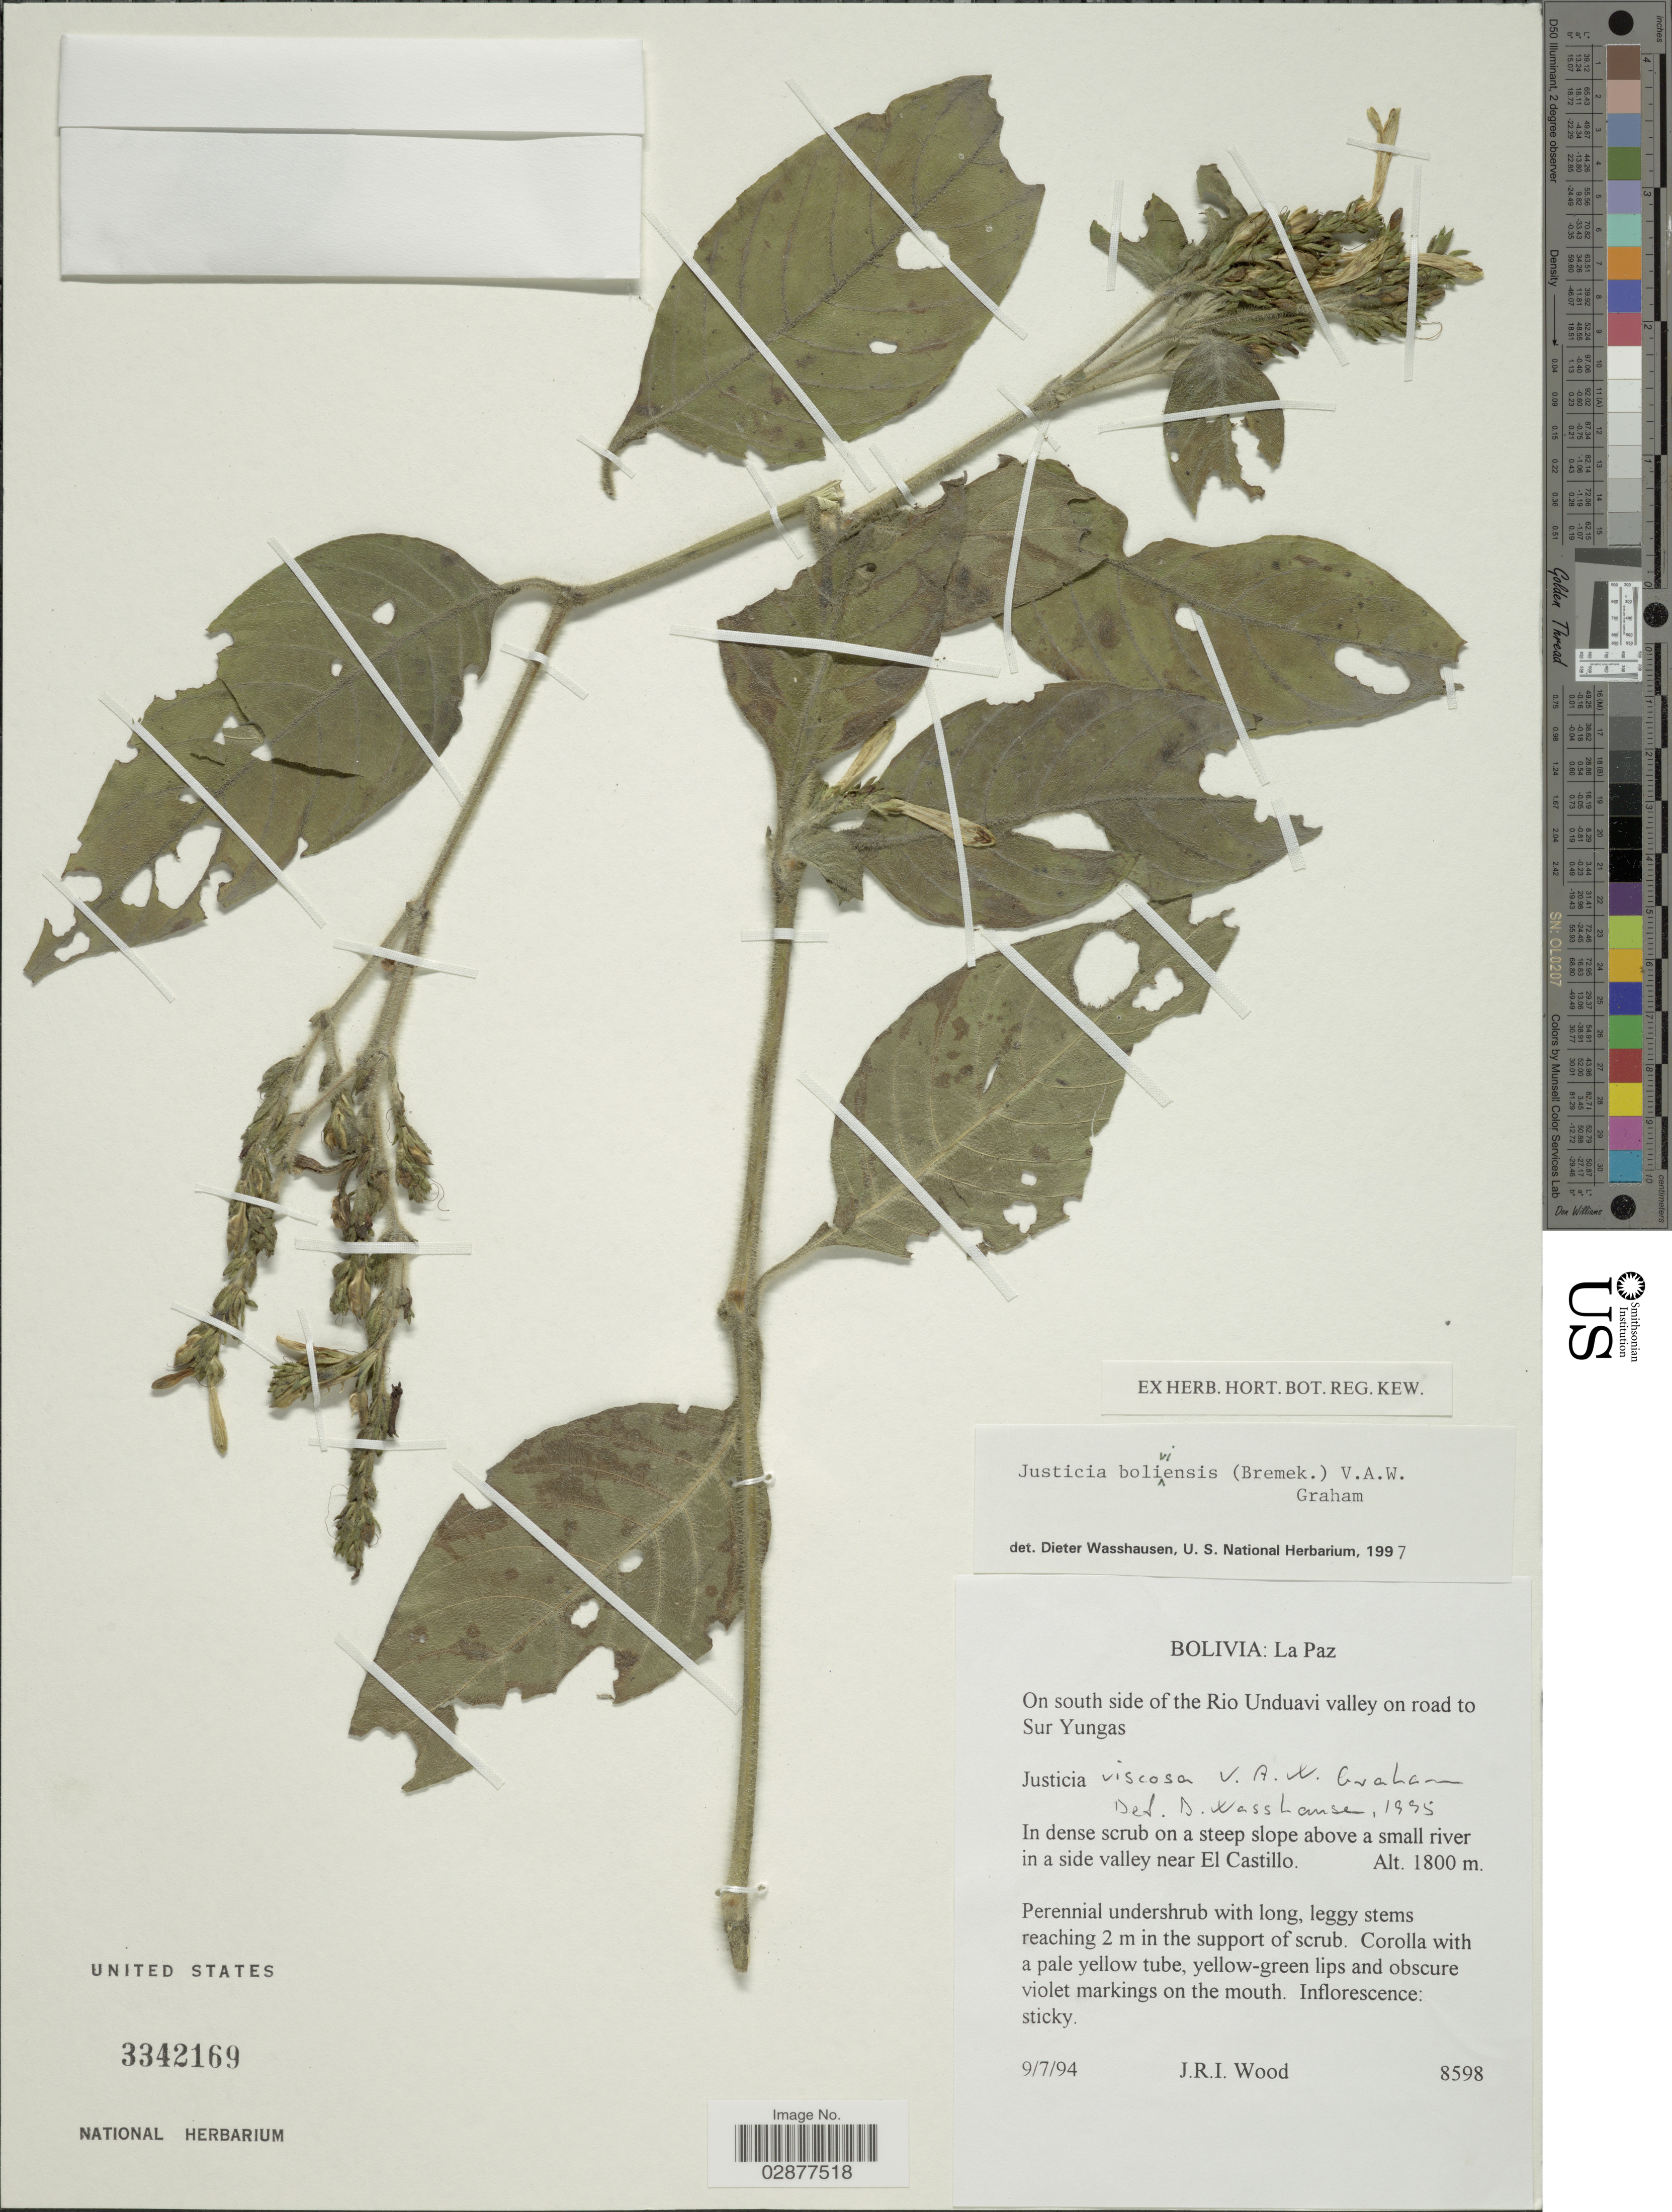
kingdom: Plantae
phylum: Tracheophyta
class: Magnoliopsida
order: Lamiales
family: Acanthaceae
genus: Justicia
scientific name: Justicia boliviensis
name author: (Bremek.) V.A.W. Graham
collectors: J. R. I. Wood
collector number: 8598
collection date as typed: Transcribed d/m/y: 9/7/94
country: Bolivia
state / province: La Paz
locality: On south side of the Rio Unduavi valley on road to Sur Yungas. In dense scrub on a steep slope above a small river in a side valley near El Castillo.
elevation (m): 1800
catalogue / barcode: US 3342169